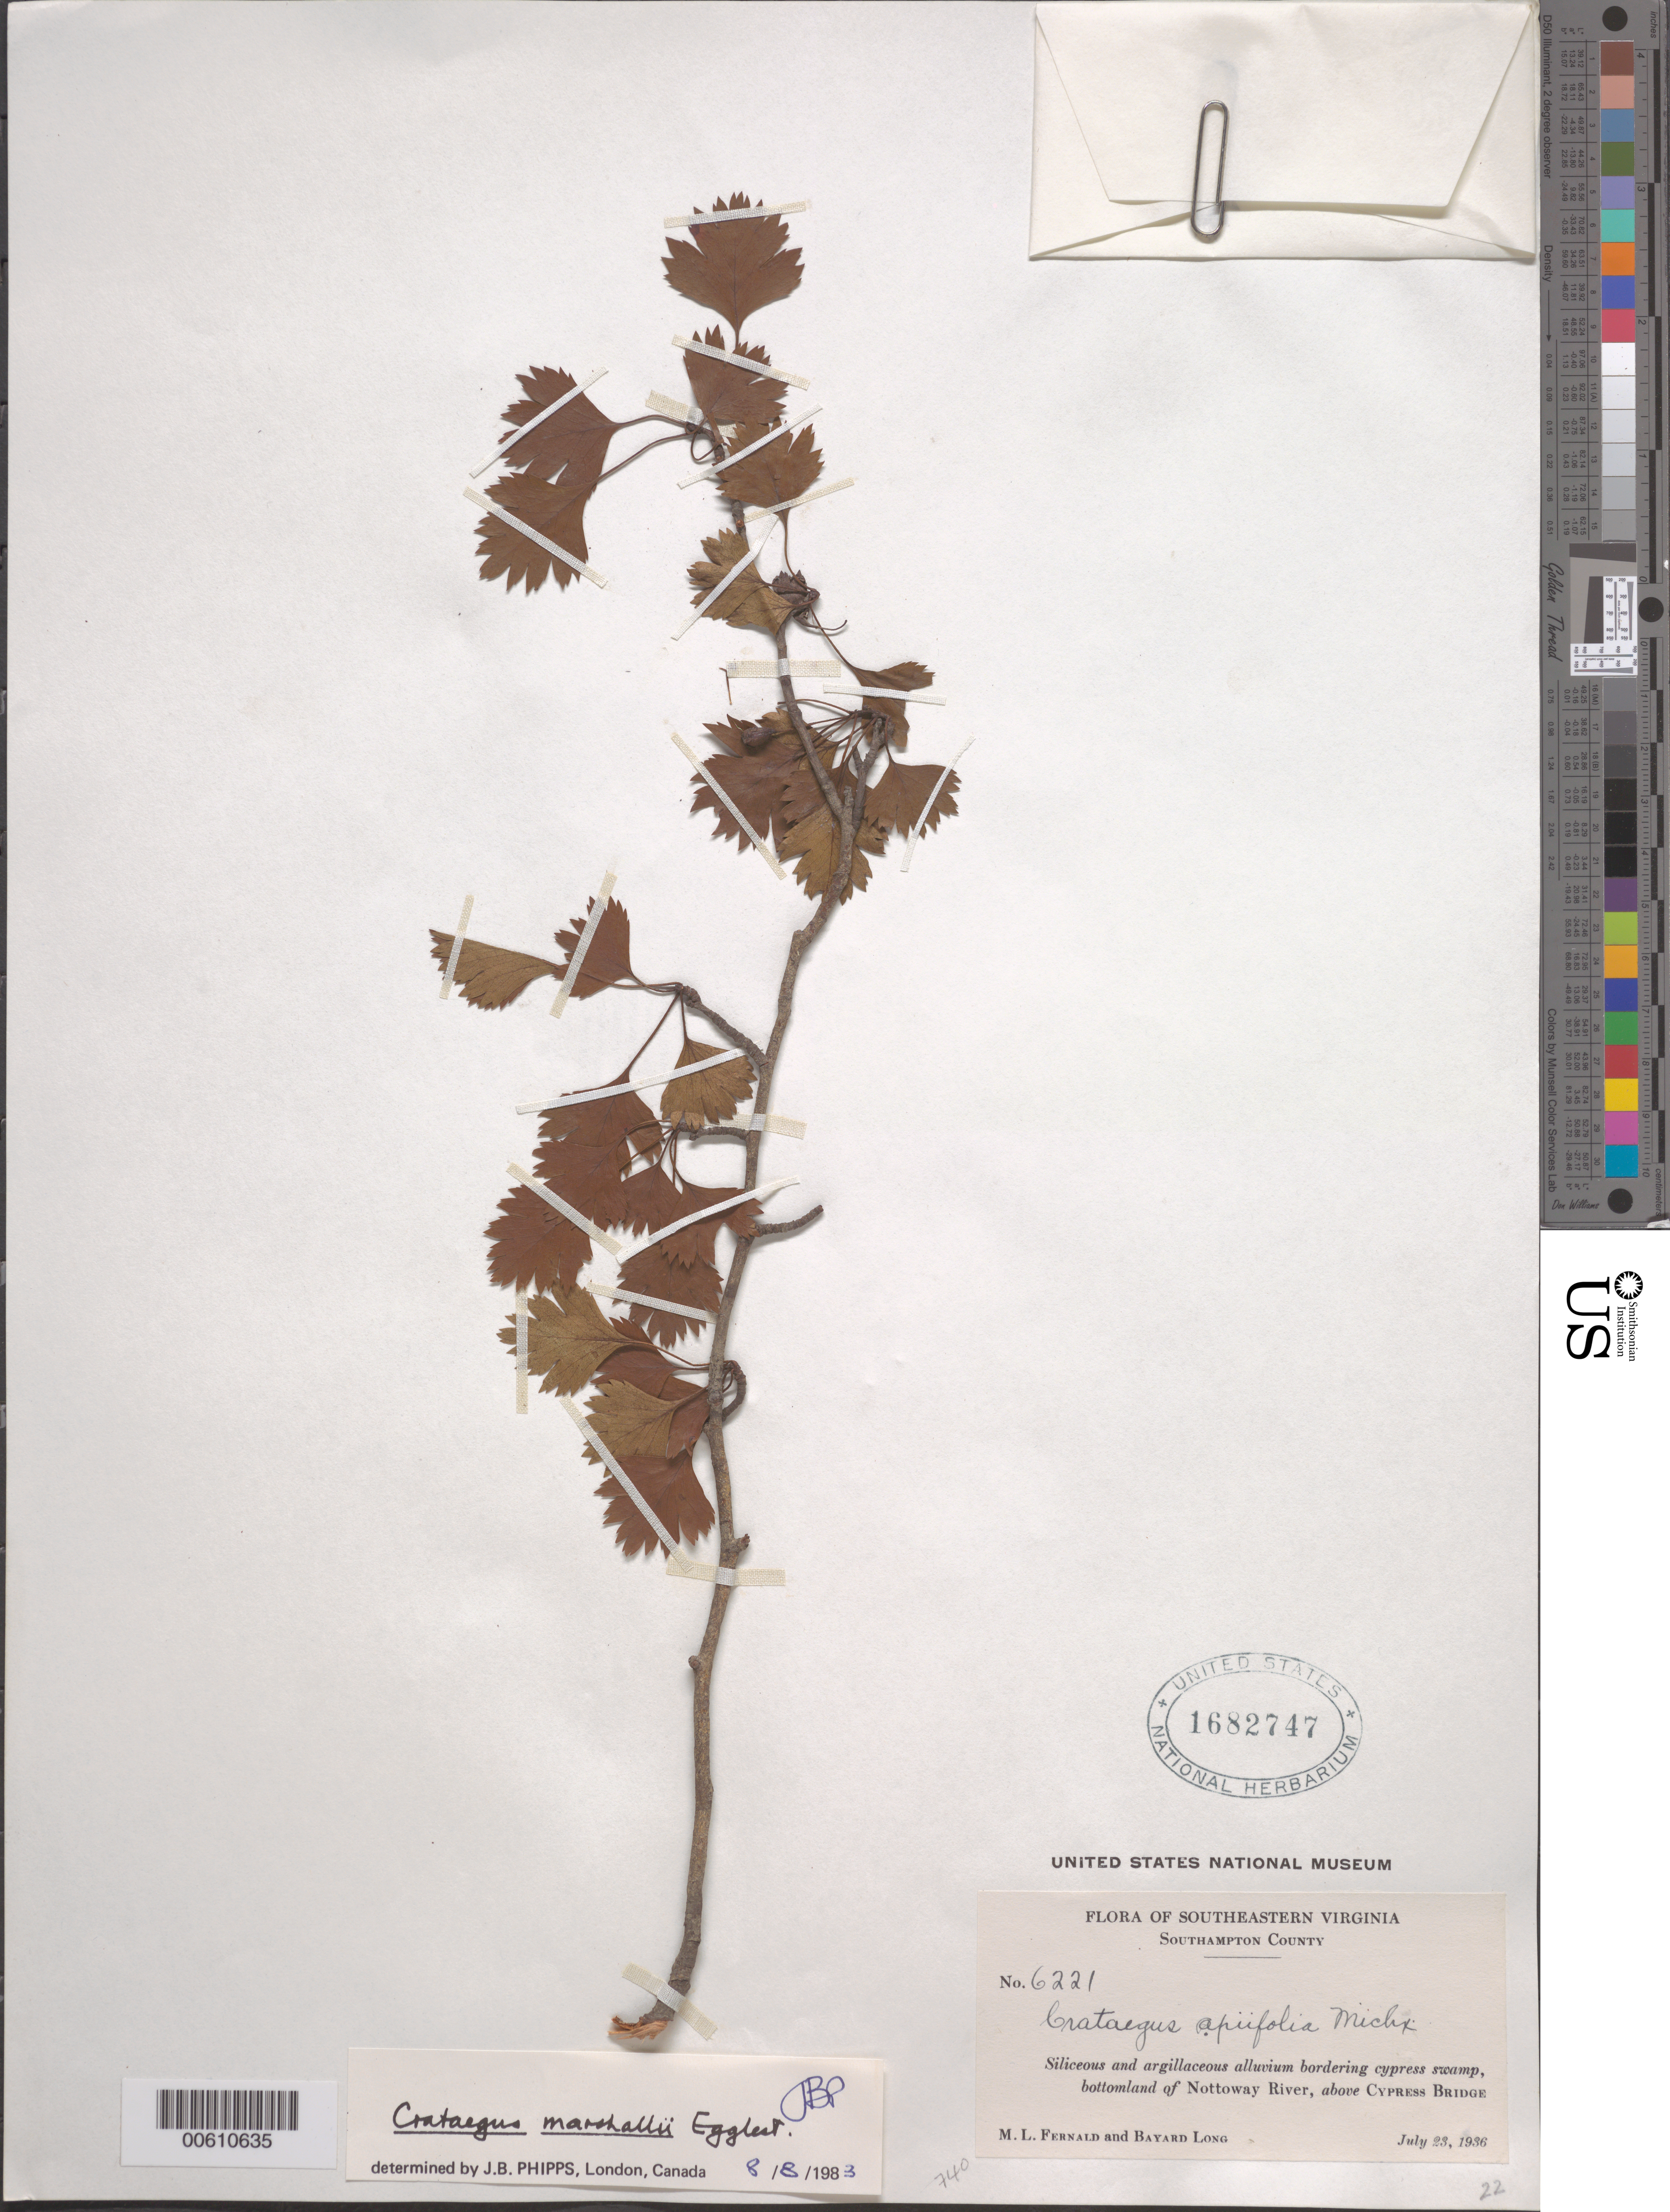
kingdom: Plantae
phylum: Tracheophyta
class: Magnoliopsida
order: Rosales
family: Rosaceae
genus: Crataegus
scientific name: Crataegus marshallii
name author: Eggl.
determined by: Phipps, James B., (UWO), University of Western Ontario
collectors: M. L. Fernald & B. Long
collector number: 6221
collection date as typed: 23 Jul 1936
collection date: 1936-07-23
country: United States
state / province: Virginia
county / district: Southampton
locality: Nottoway River above Cypress Bridge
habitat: Siliceous and argillaceous alluvium bordering cypress swamp.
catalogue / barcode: US 1682747